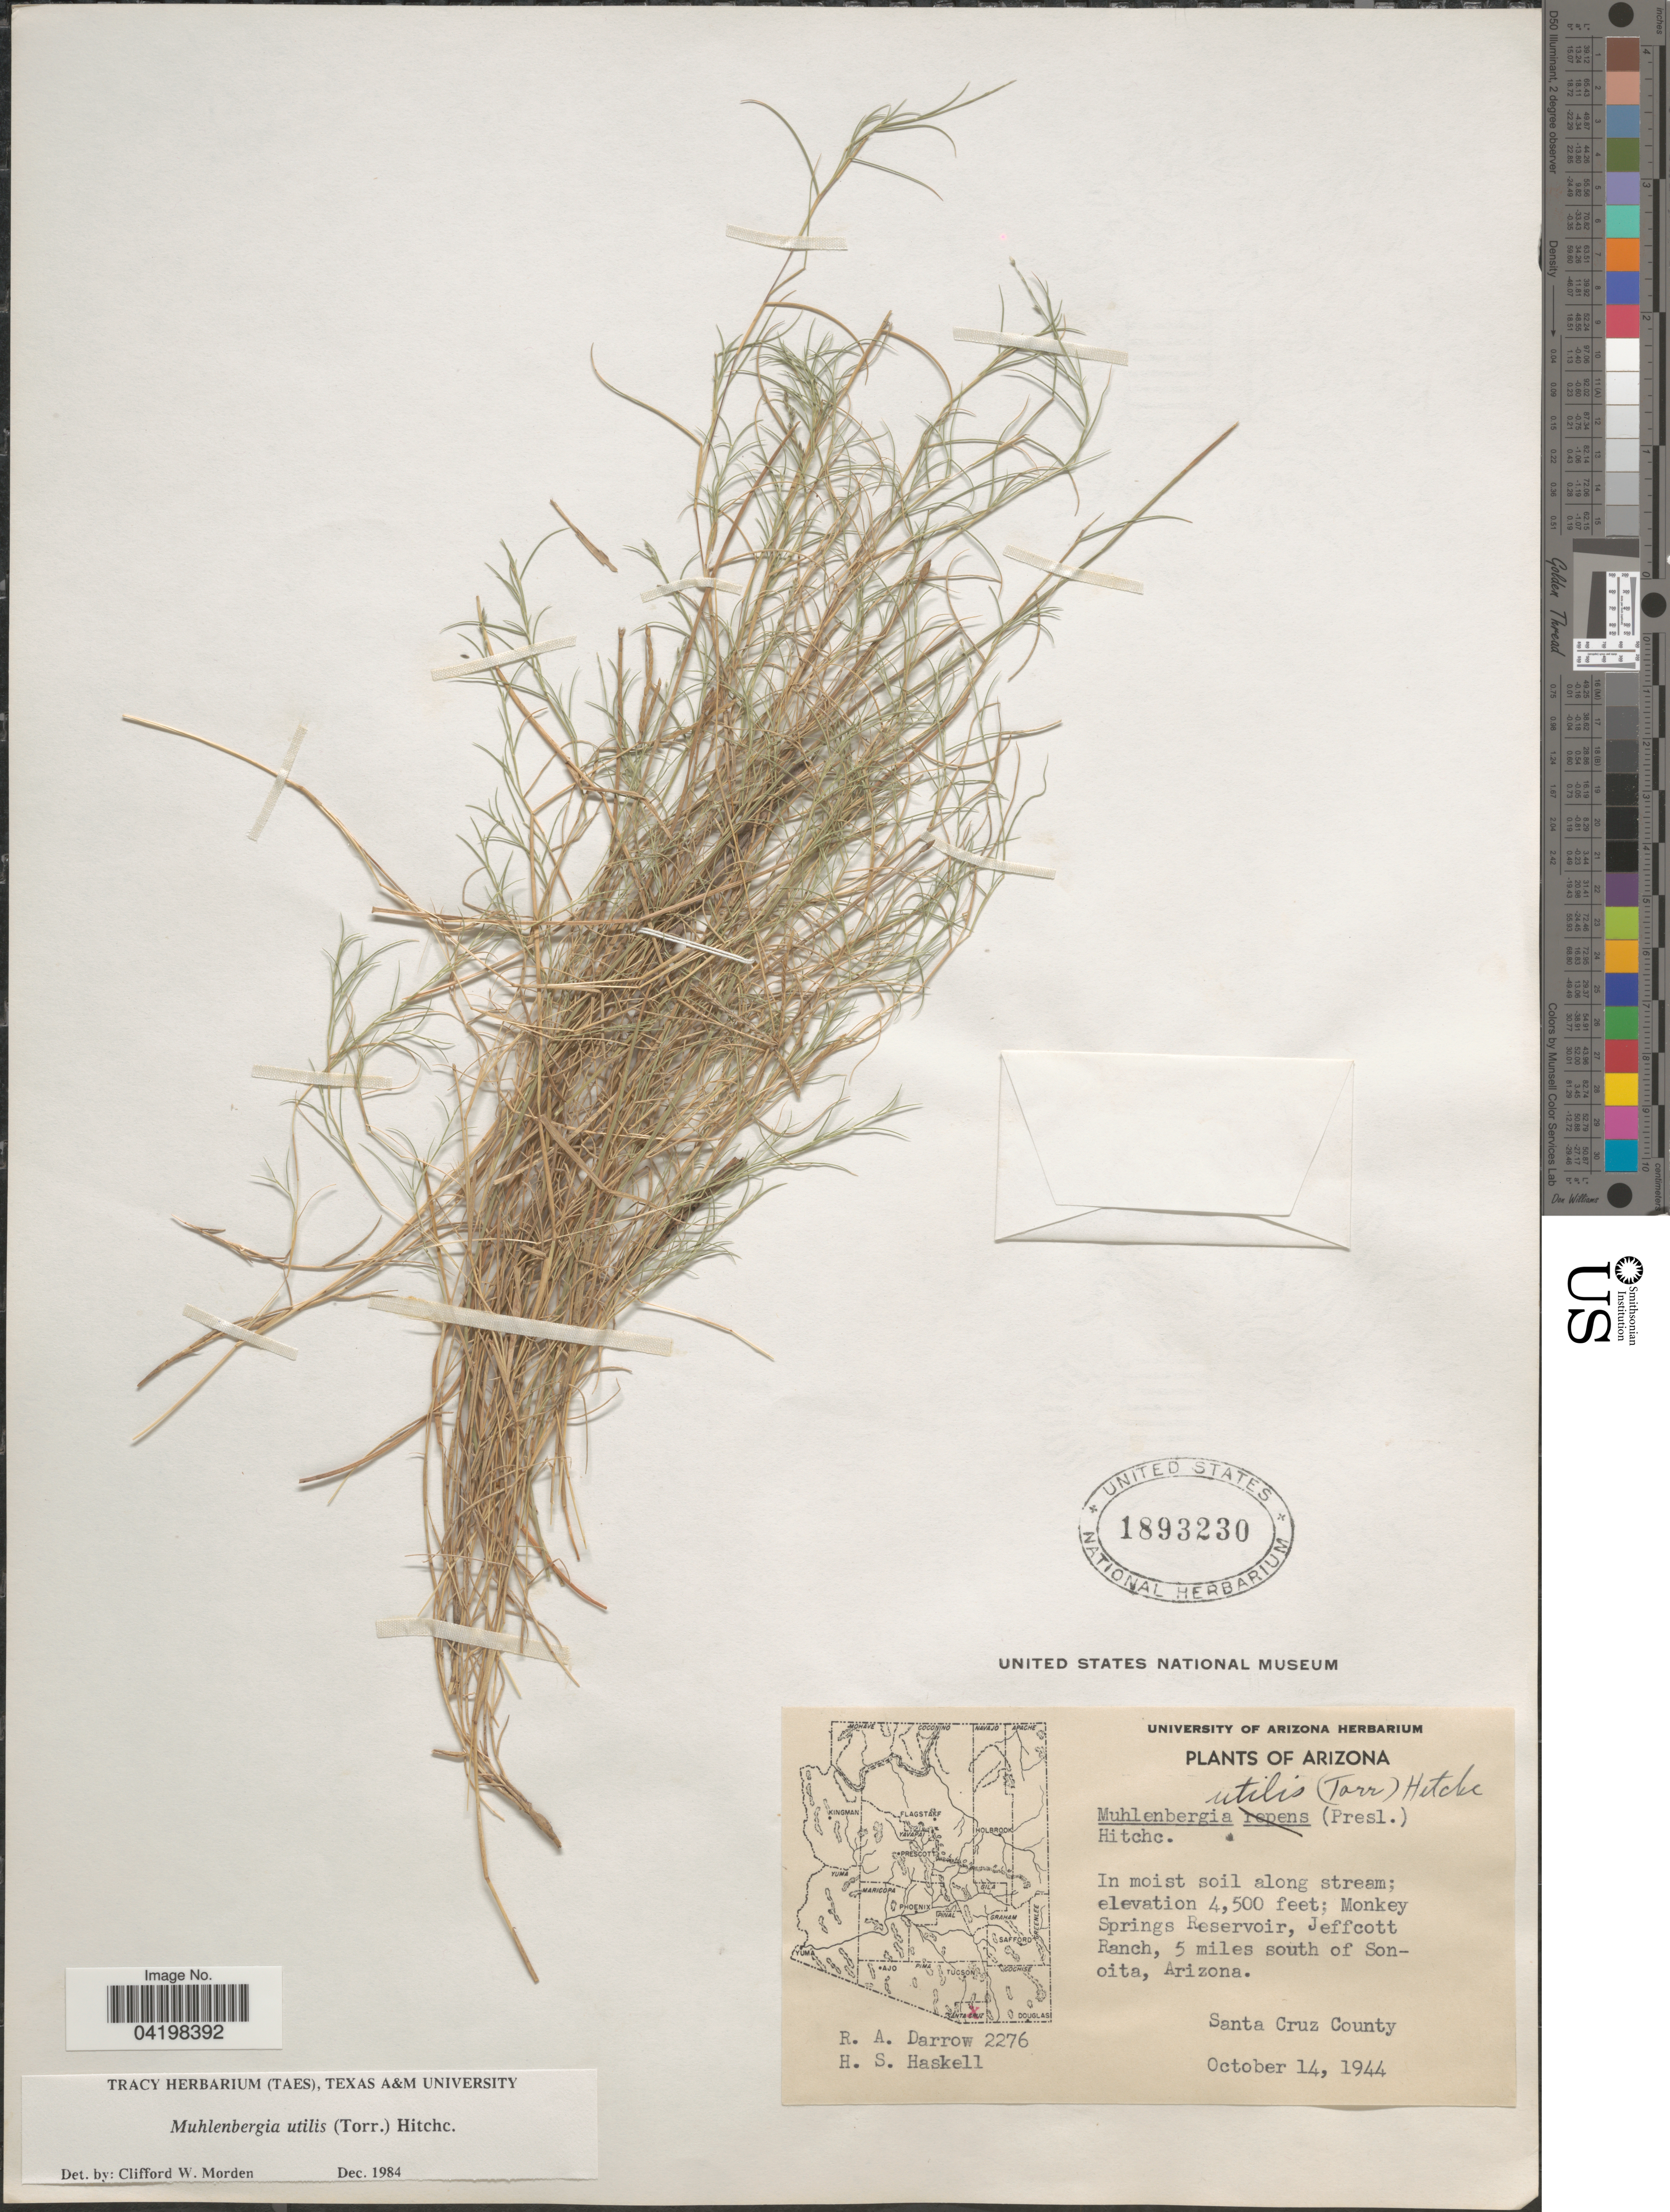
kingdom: Plantae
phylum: Tracheophyta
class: Liliopsida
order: Poales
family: Poaceae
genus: Muhlenbergia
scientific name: Muhlenbergia utilis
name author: (Torr.) Hitchc.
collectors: R. A. Darrow & H. Haskell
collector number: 2276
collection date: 1944-10-14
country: United States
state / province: Arizona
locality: In moist soil along stream; Monkey Springs Reservoir, Jeffcott Ranch, 5 miles south of Sonoita. Santa Cruz County.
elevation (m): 1372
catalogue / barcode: US 1893230